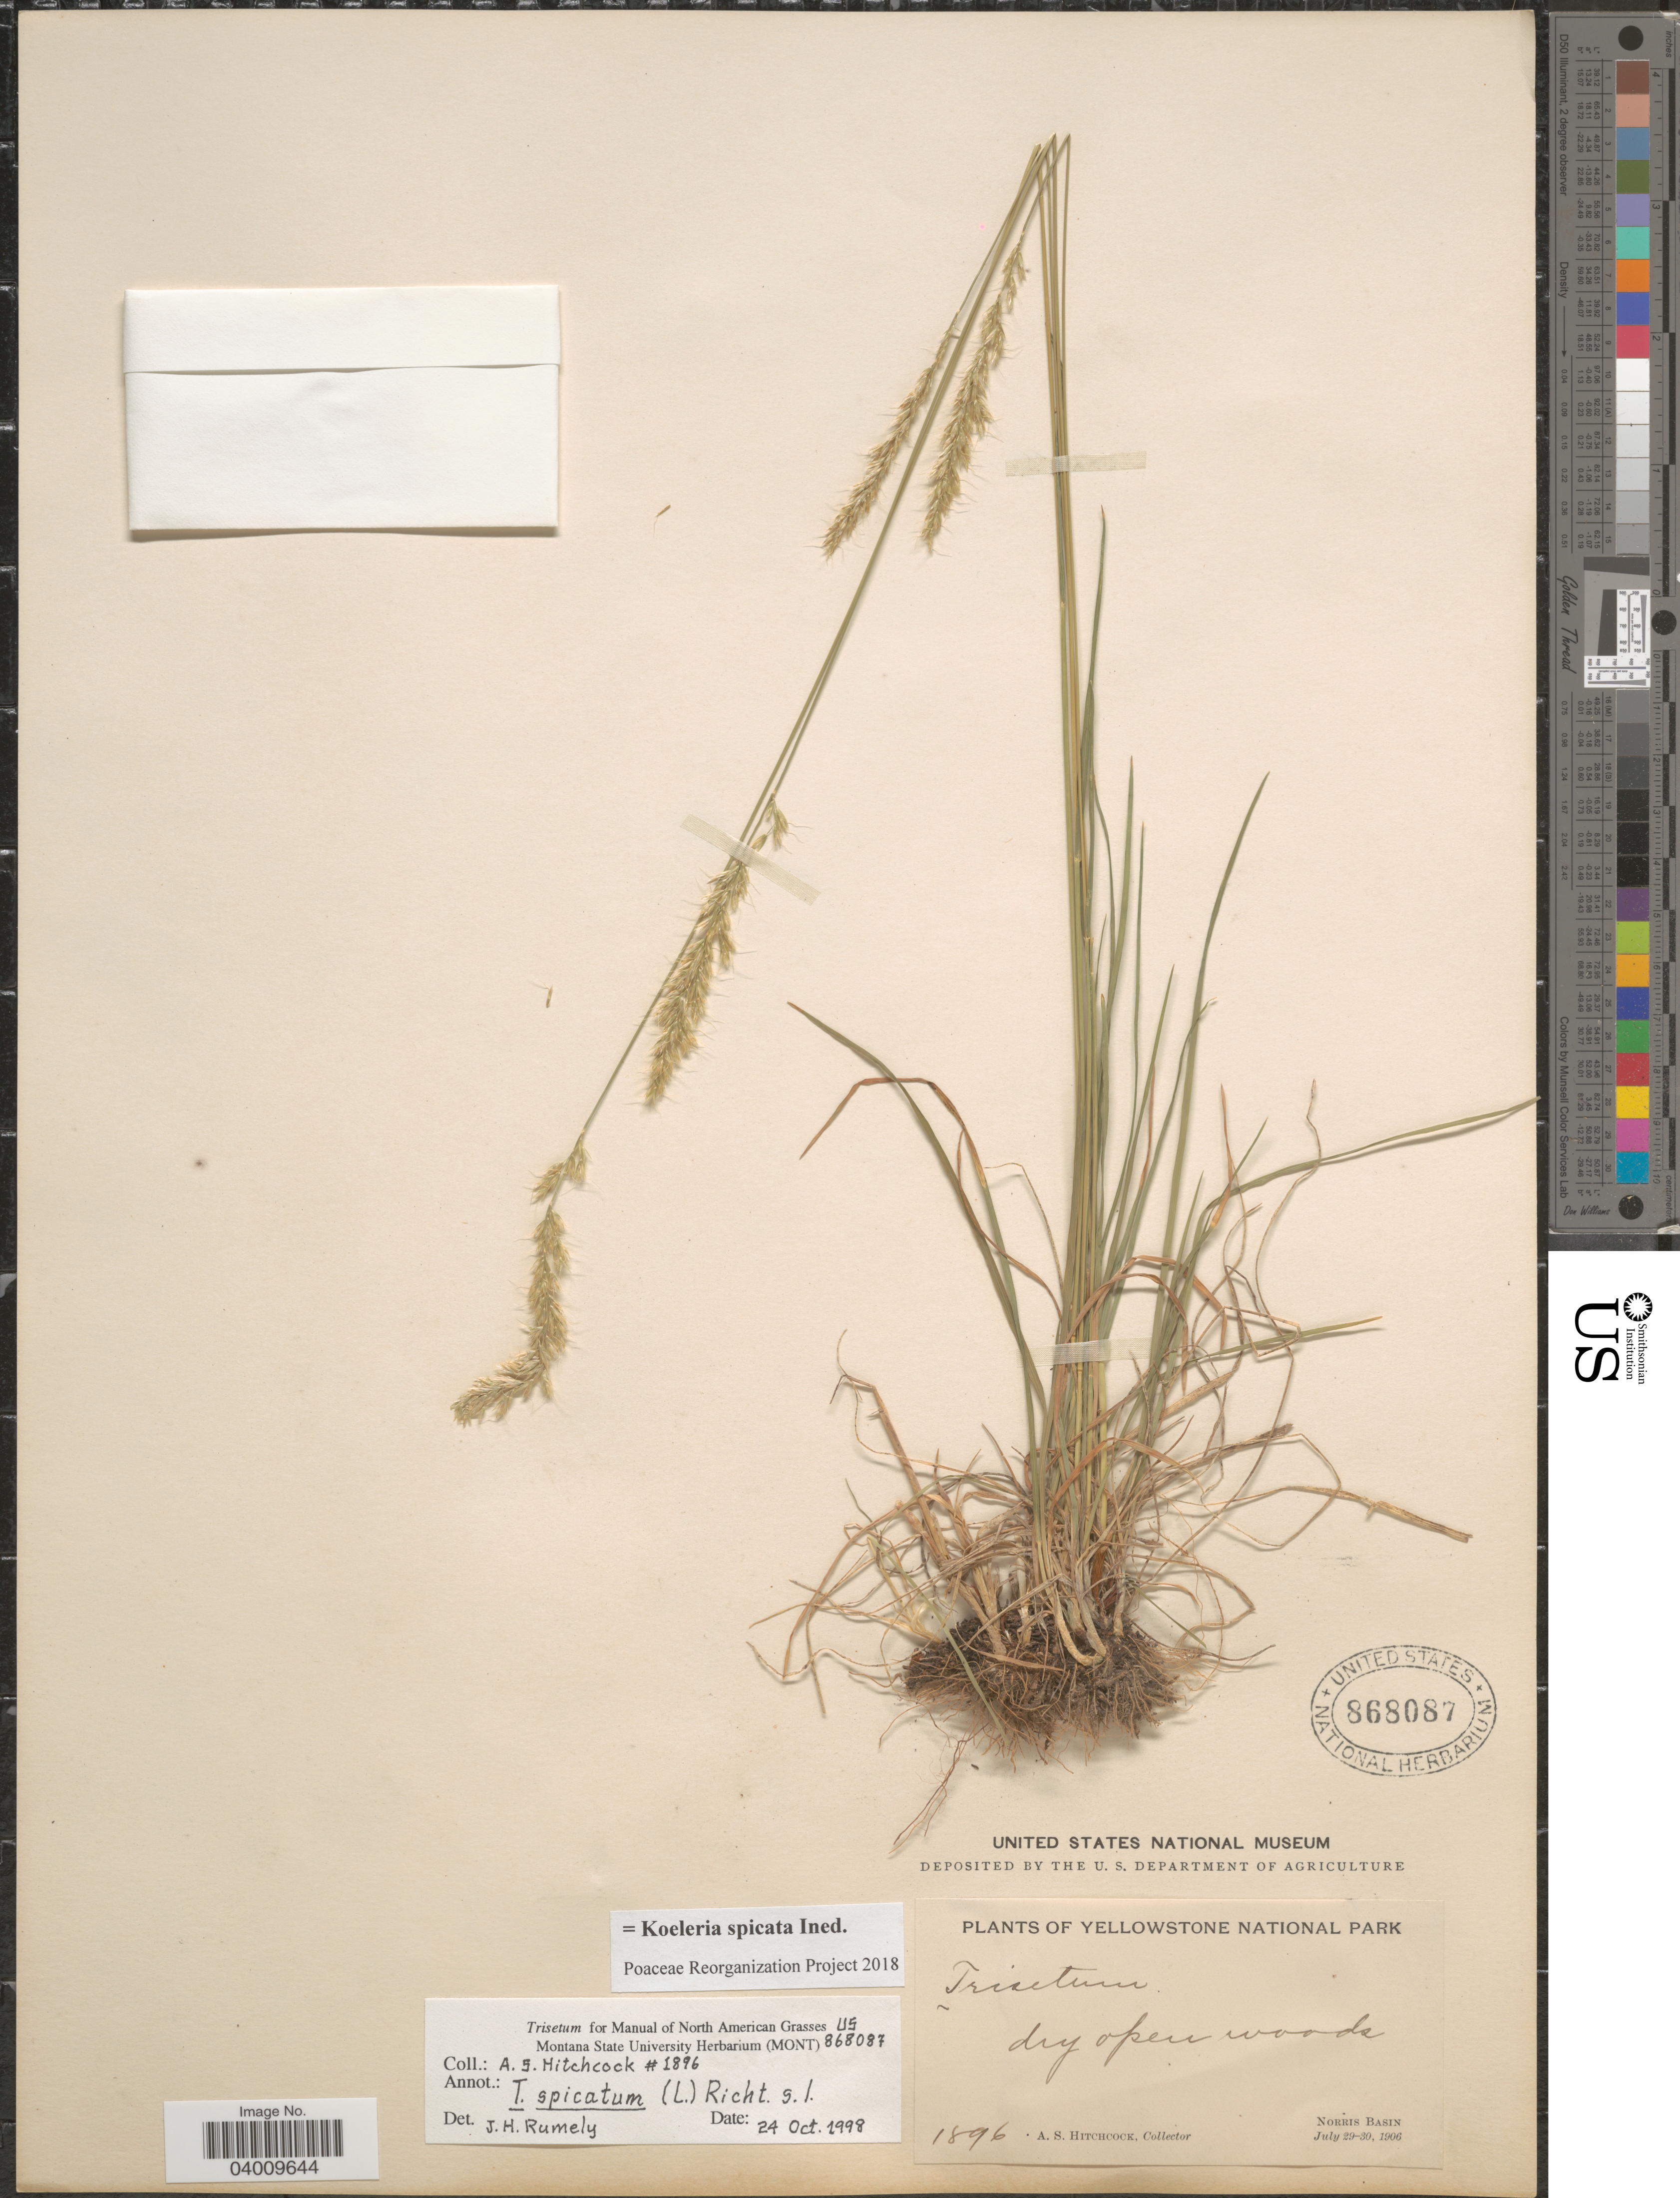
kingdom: Plantae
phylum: Tracheophyta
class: Liliopsida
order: Poales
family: Poaceae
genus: Koeleria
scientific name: Koeleria spicata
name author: (L.) Barberá et al.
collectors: A. S. Hitchcock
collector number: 1896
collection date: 1906-07-29/1906-07-30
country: United States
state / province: Wyoming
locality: Yellowstone National Park. Norris Basin.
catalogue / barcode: US 868087